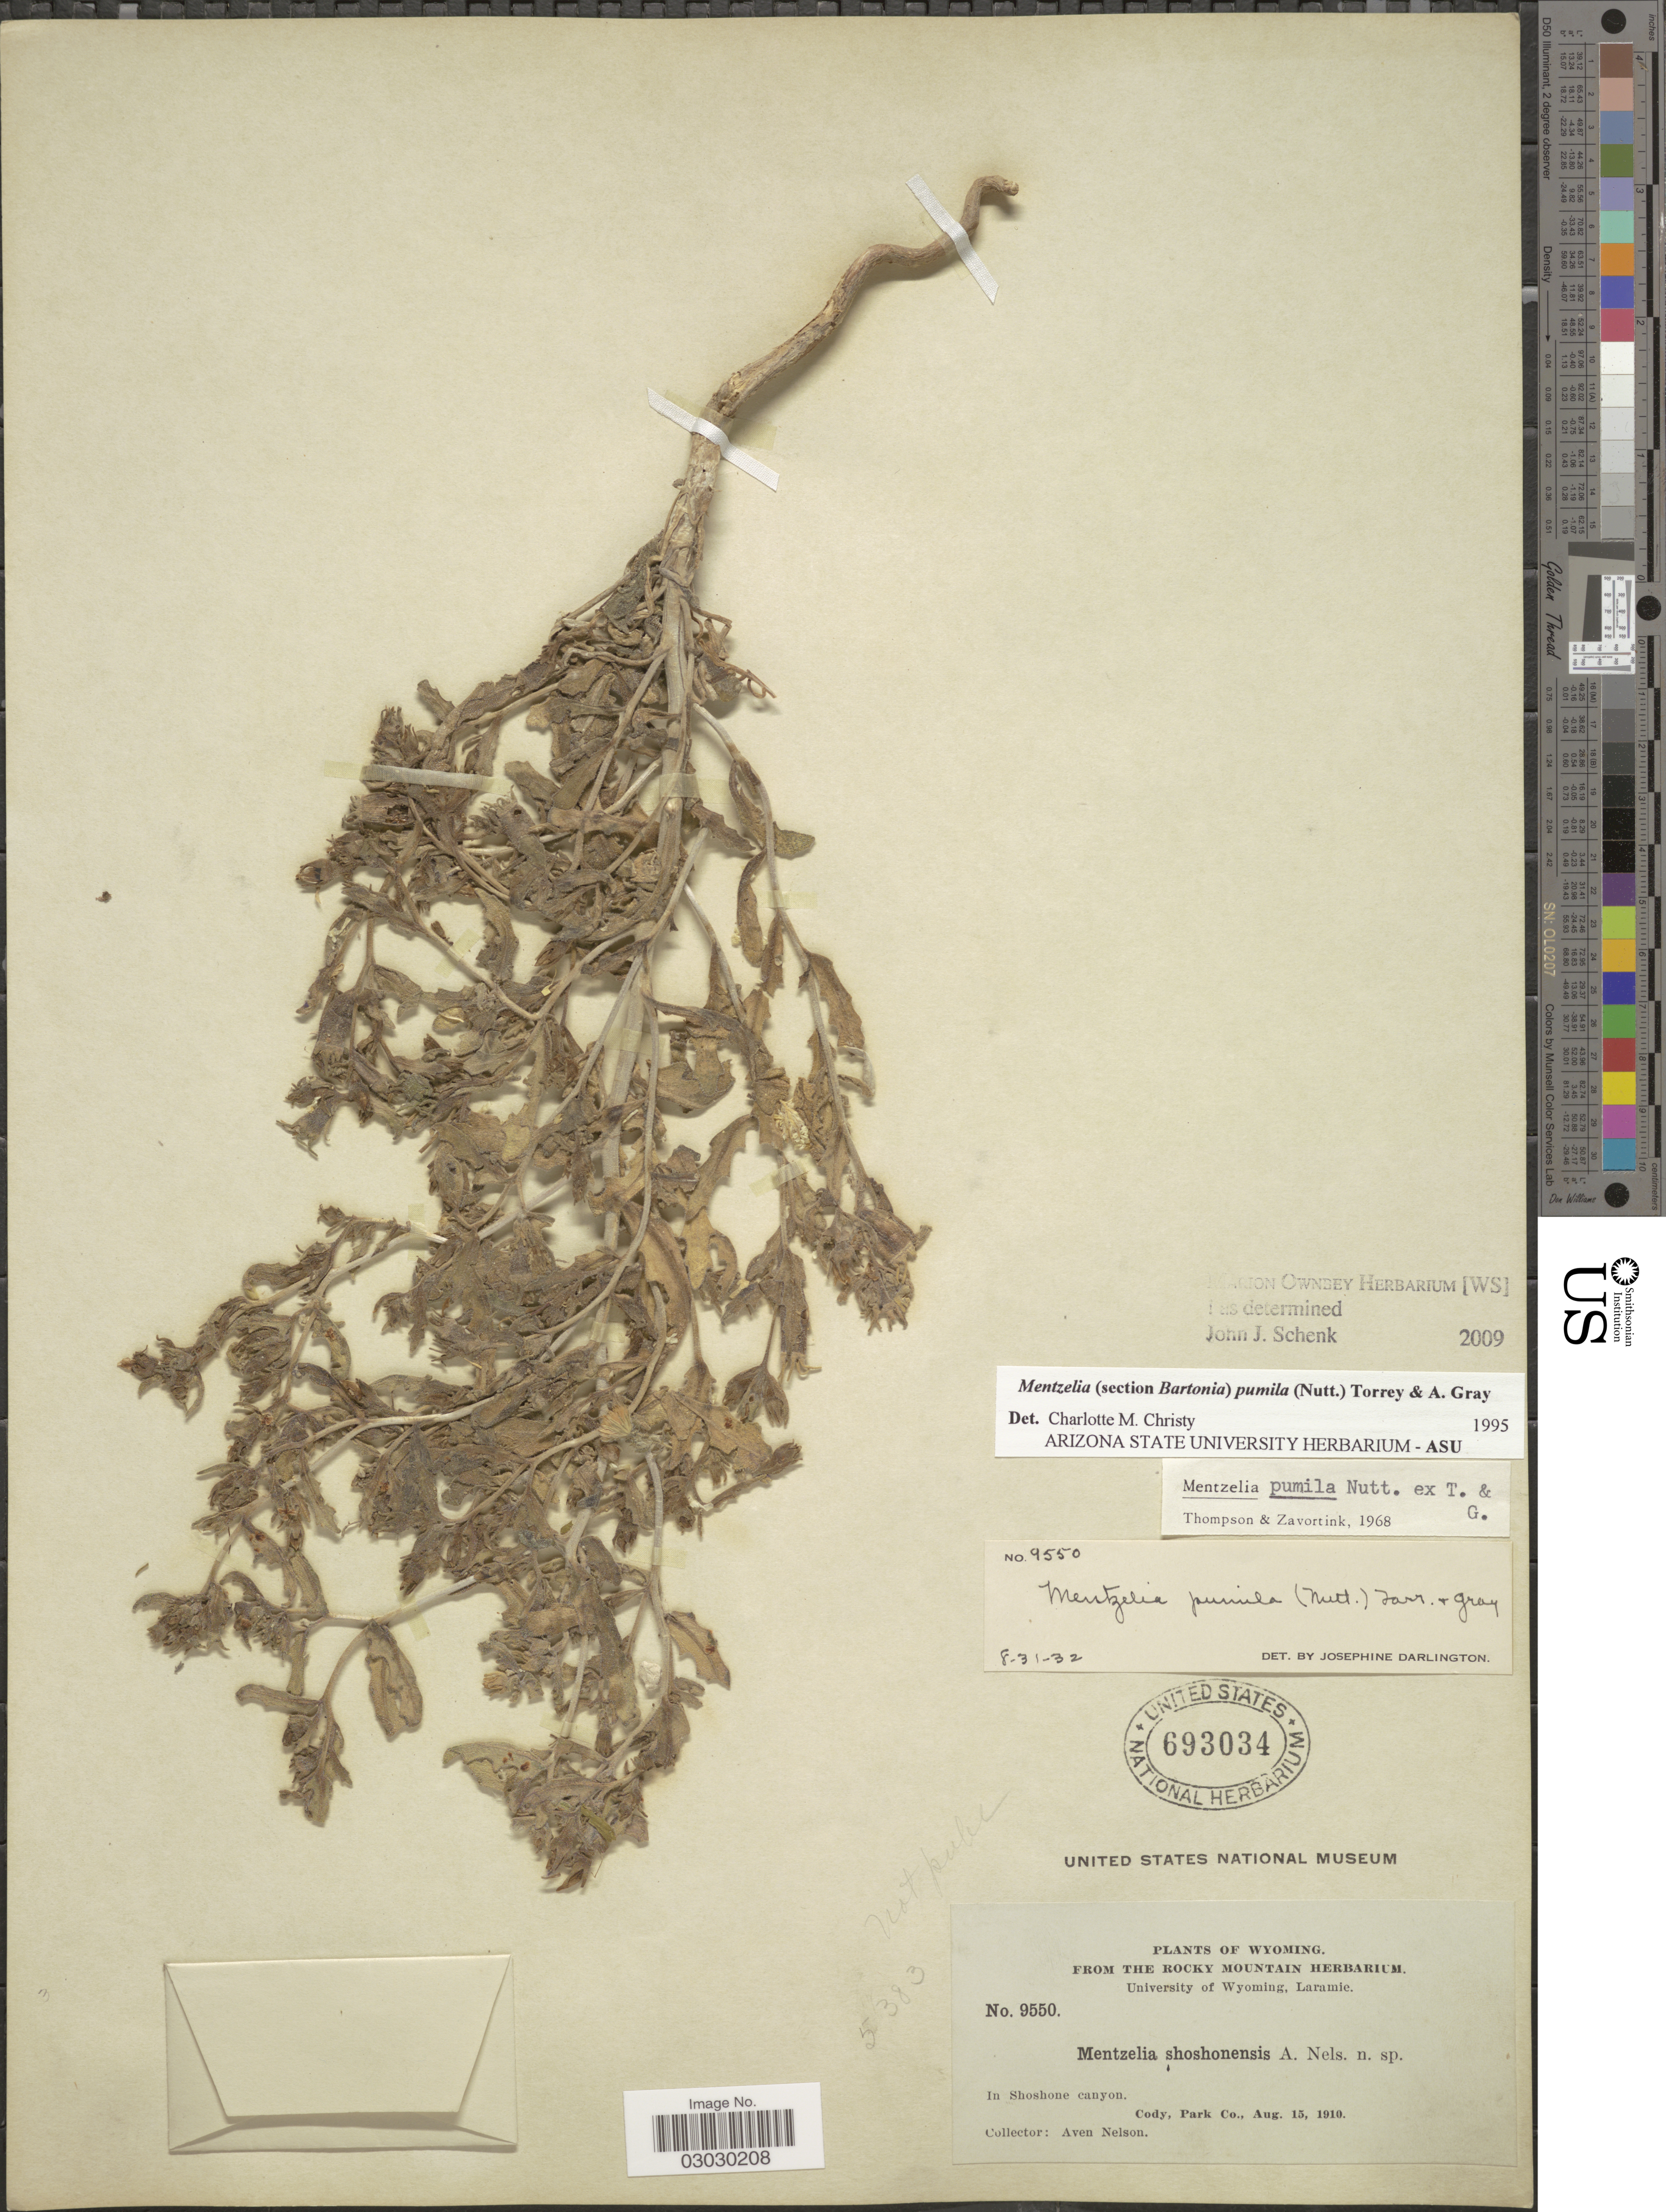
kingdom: Plantae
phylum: Tracheophyta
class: Magnoliopsida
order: Cornales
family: Loasaceae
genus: Mentzelia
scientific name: Mentzelia pumila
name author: Torr. & A. Gray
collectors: A. Nelson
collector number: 9550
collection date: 1910-08-15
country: United States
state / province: Wyoming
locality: In Shoshone canyon, Cody, Park Co.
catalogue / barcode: US 693034